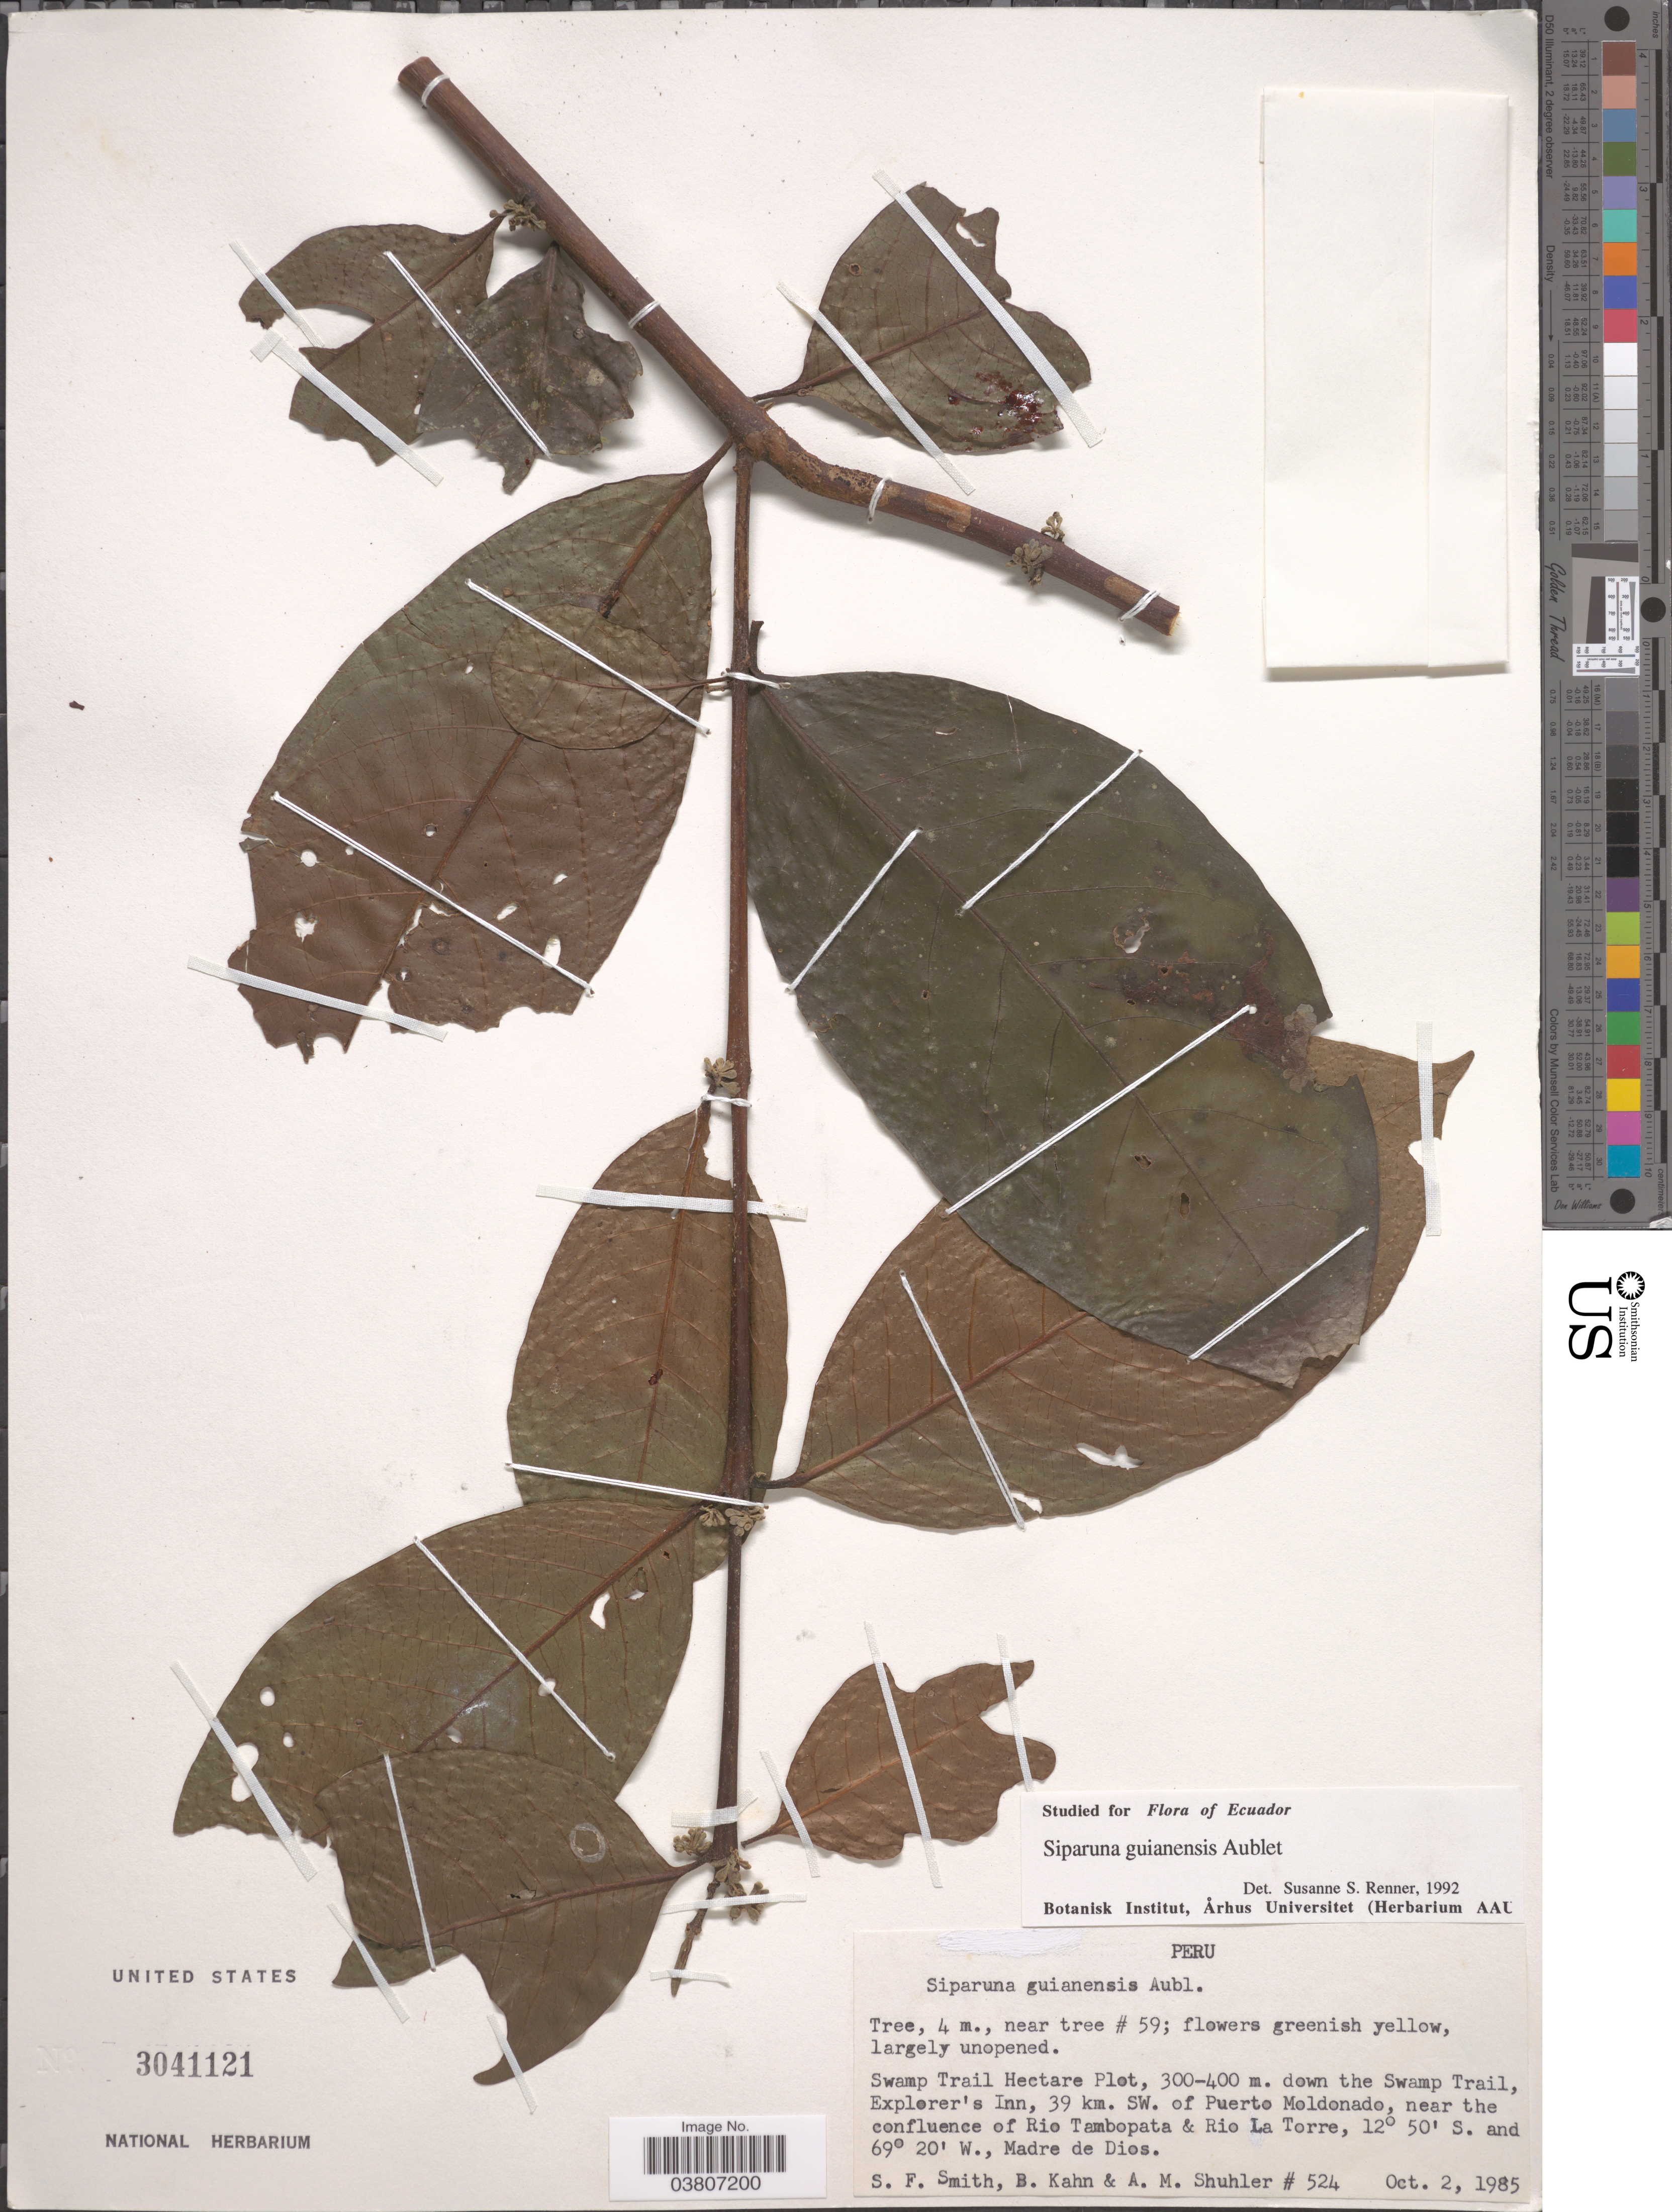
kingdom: Plantae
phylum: Tracheophyta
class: Magnoliopsida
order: Laurales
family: Siparunaceae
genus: Siparuna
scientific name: Siparuna guianensis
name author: Aubl.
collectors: S.F. Smith, B. Kahn & A. Shuhler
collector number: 524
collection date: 1985-10-02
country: Peru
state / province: Madre de Dios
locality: Swamp Trail Hectare Plot, 300-400 m. down the Swamp Trail, Explorer's Inn, 39 km. SW. of Puerto Moldonado, near the confluence of Rio Tambopata & Rio La Torre.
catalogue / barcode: US 3041121